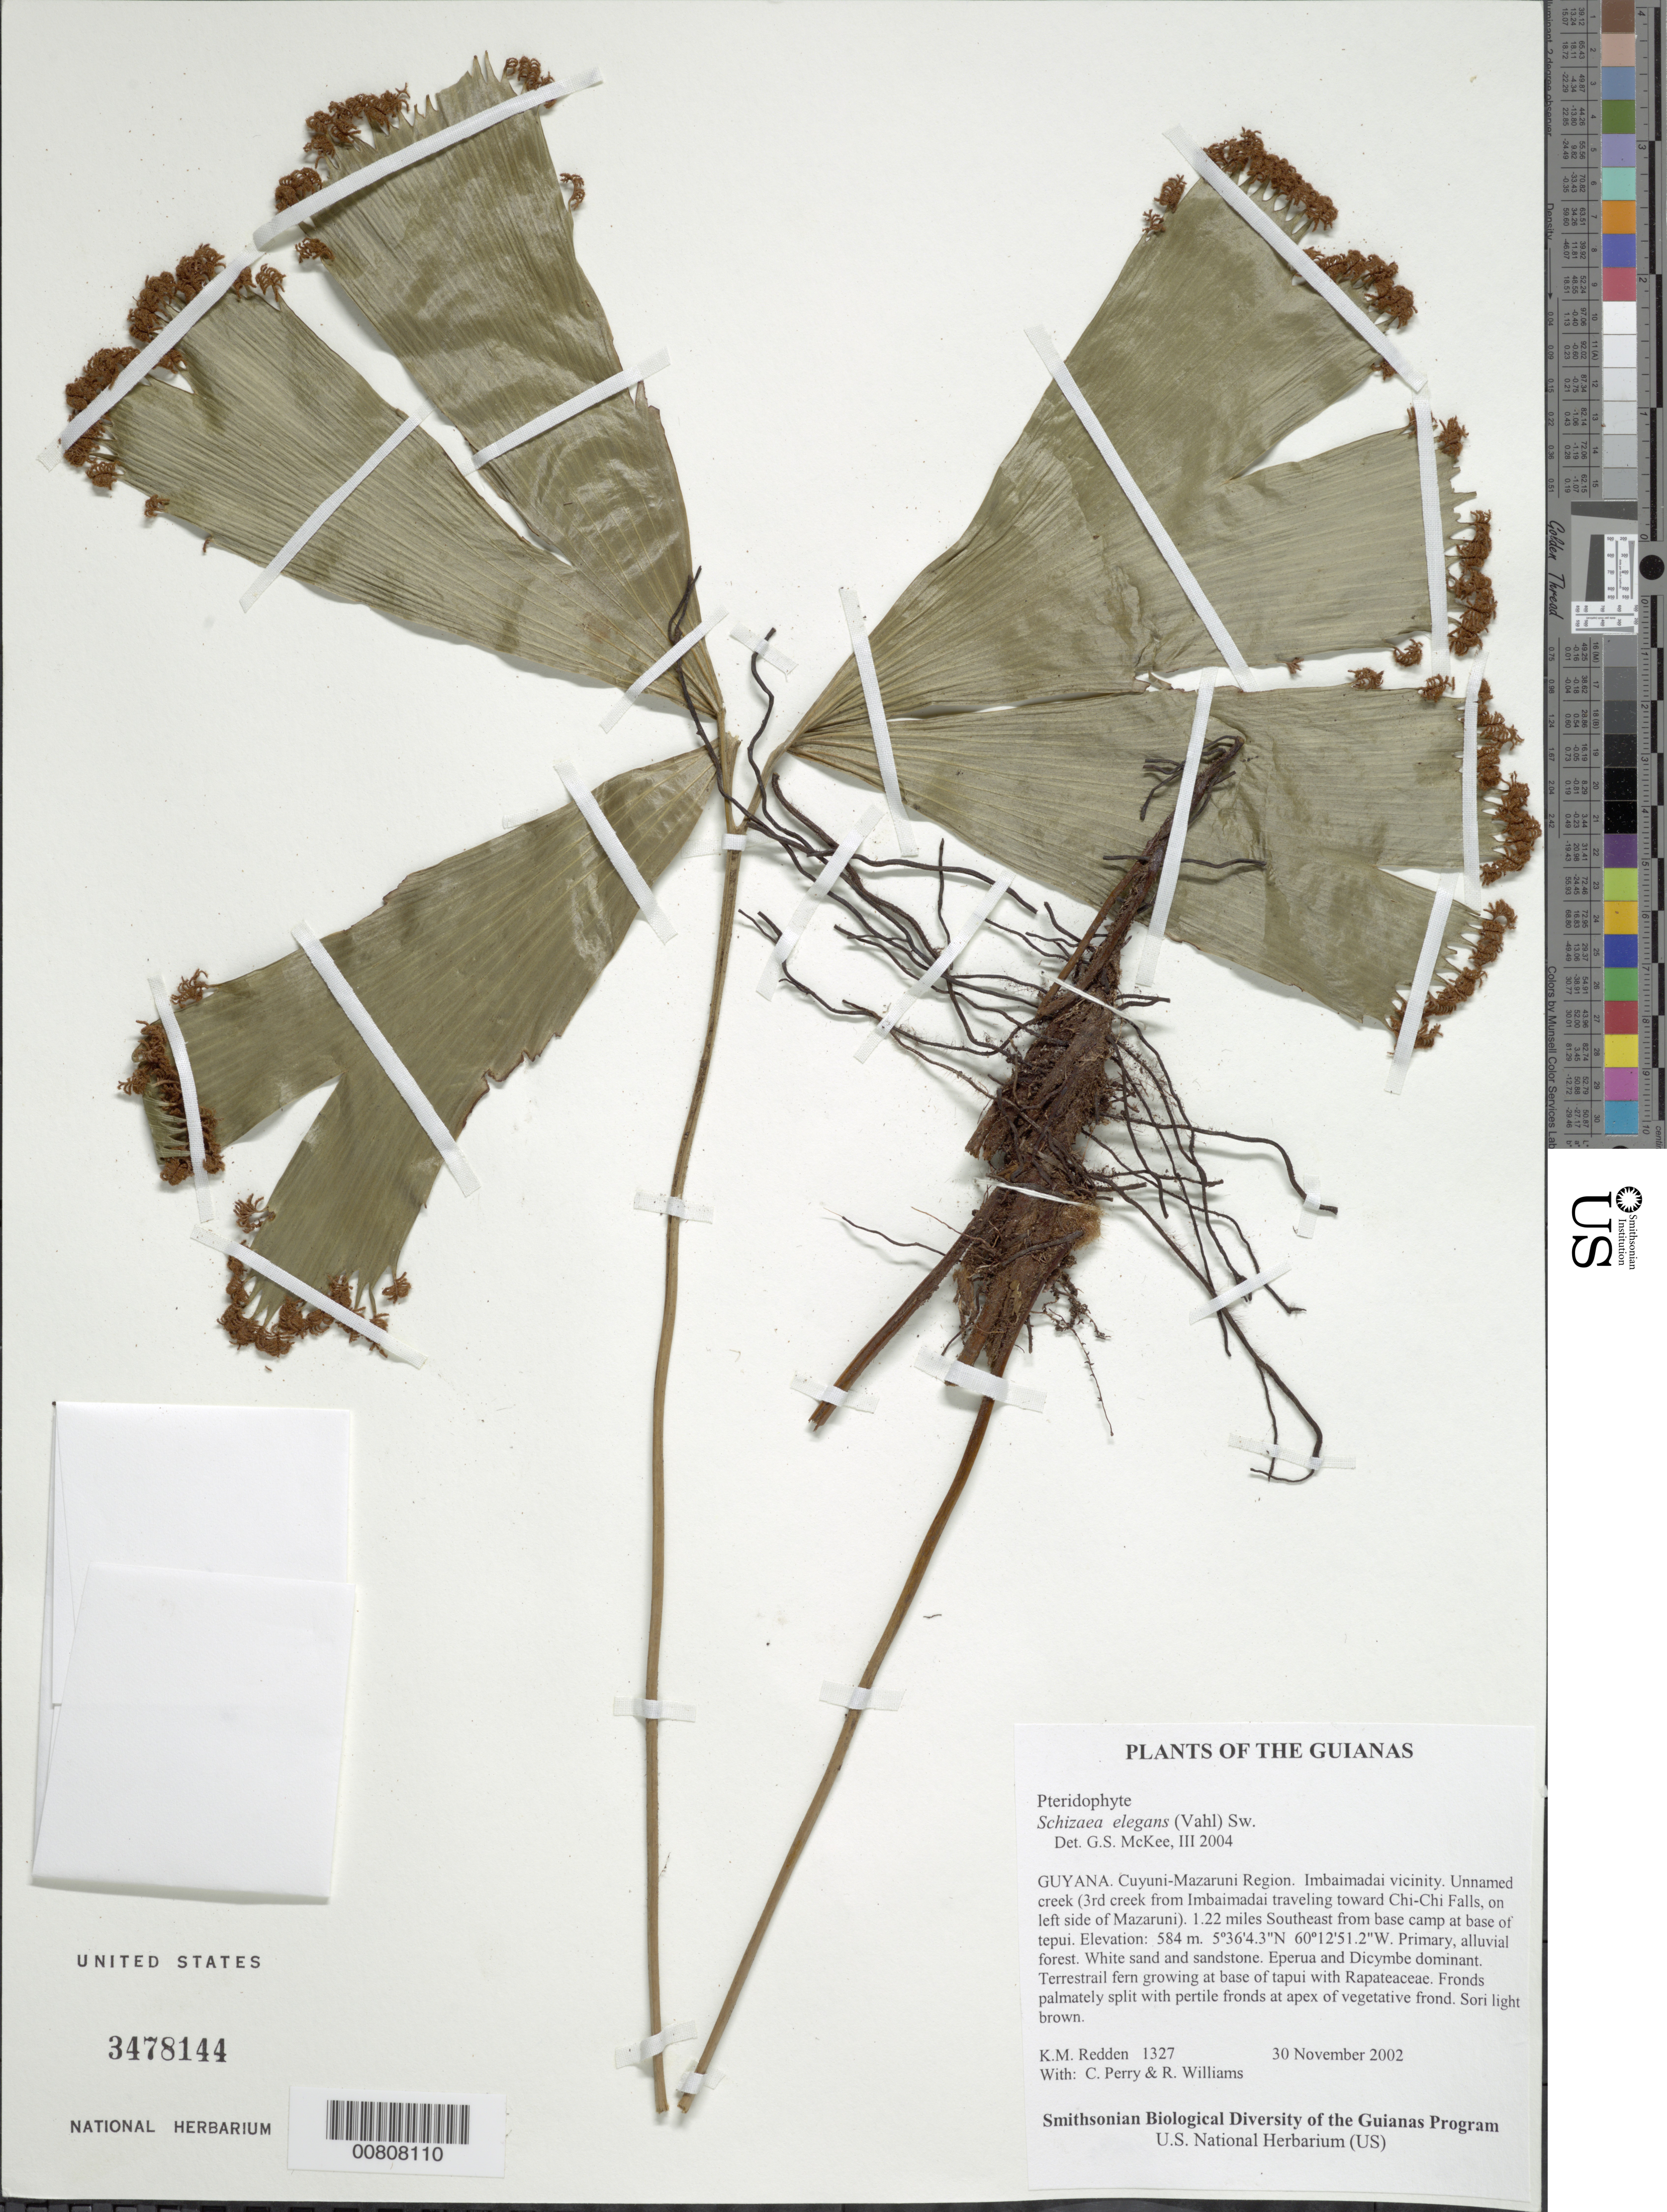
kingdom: Plantae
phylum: Tracheophyta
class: Polypodiopsida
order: Schizaeales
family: Schizaeaceae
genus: Schizaea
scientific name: Schizaea elegans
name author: (Vahl) Sw.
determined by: McKee, G. S., (US), NMNH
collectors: K. M. Redden, C. Perry & R. Williams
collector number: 1327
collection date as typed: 30 November 2002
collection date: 2002-11-30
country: Guyana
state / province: Cuyuni-Mazaruni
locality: Imbaimadai vicinity. Unnamed creek (3rd creek from Imbaimadai traveling toward Chi-Chi Falls, on left side of Mazaruni). 1.22 miles Southeast from base camp at base of tepui.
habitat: Primary, alluvial forest. White sand and sandstone. Eperua and Dicymbe dominant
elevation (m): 584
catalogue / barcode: US 3478144